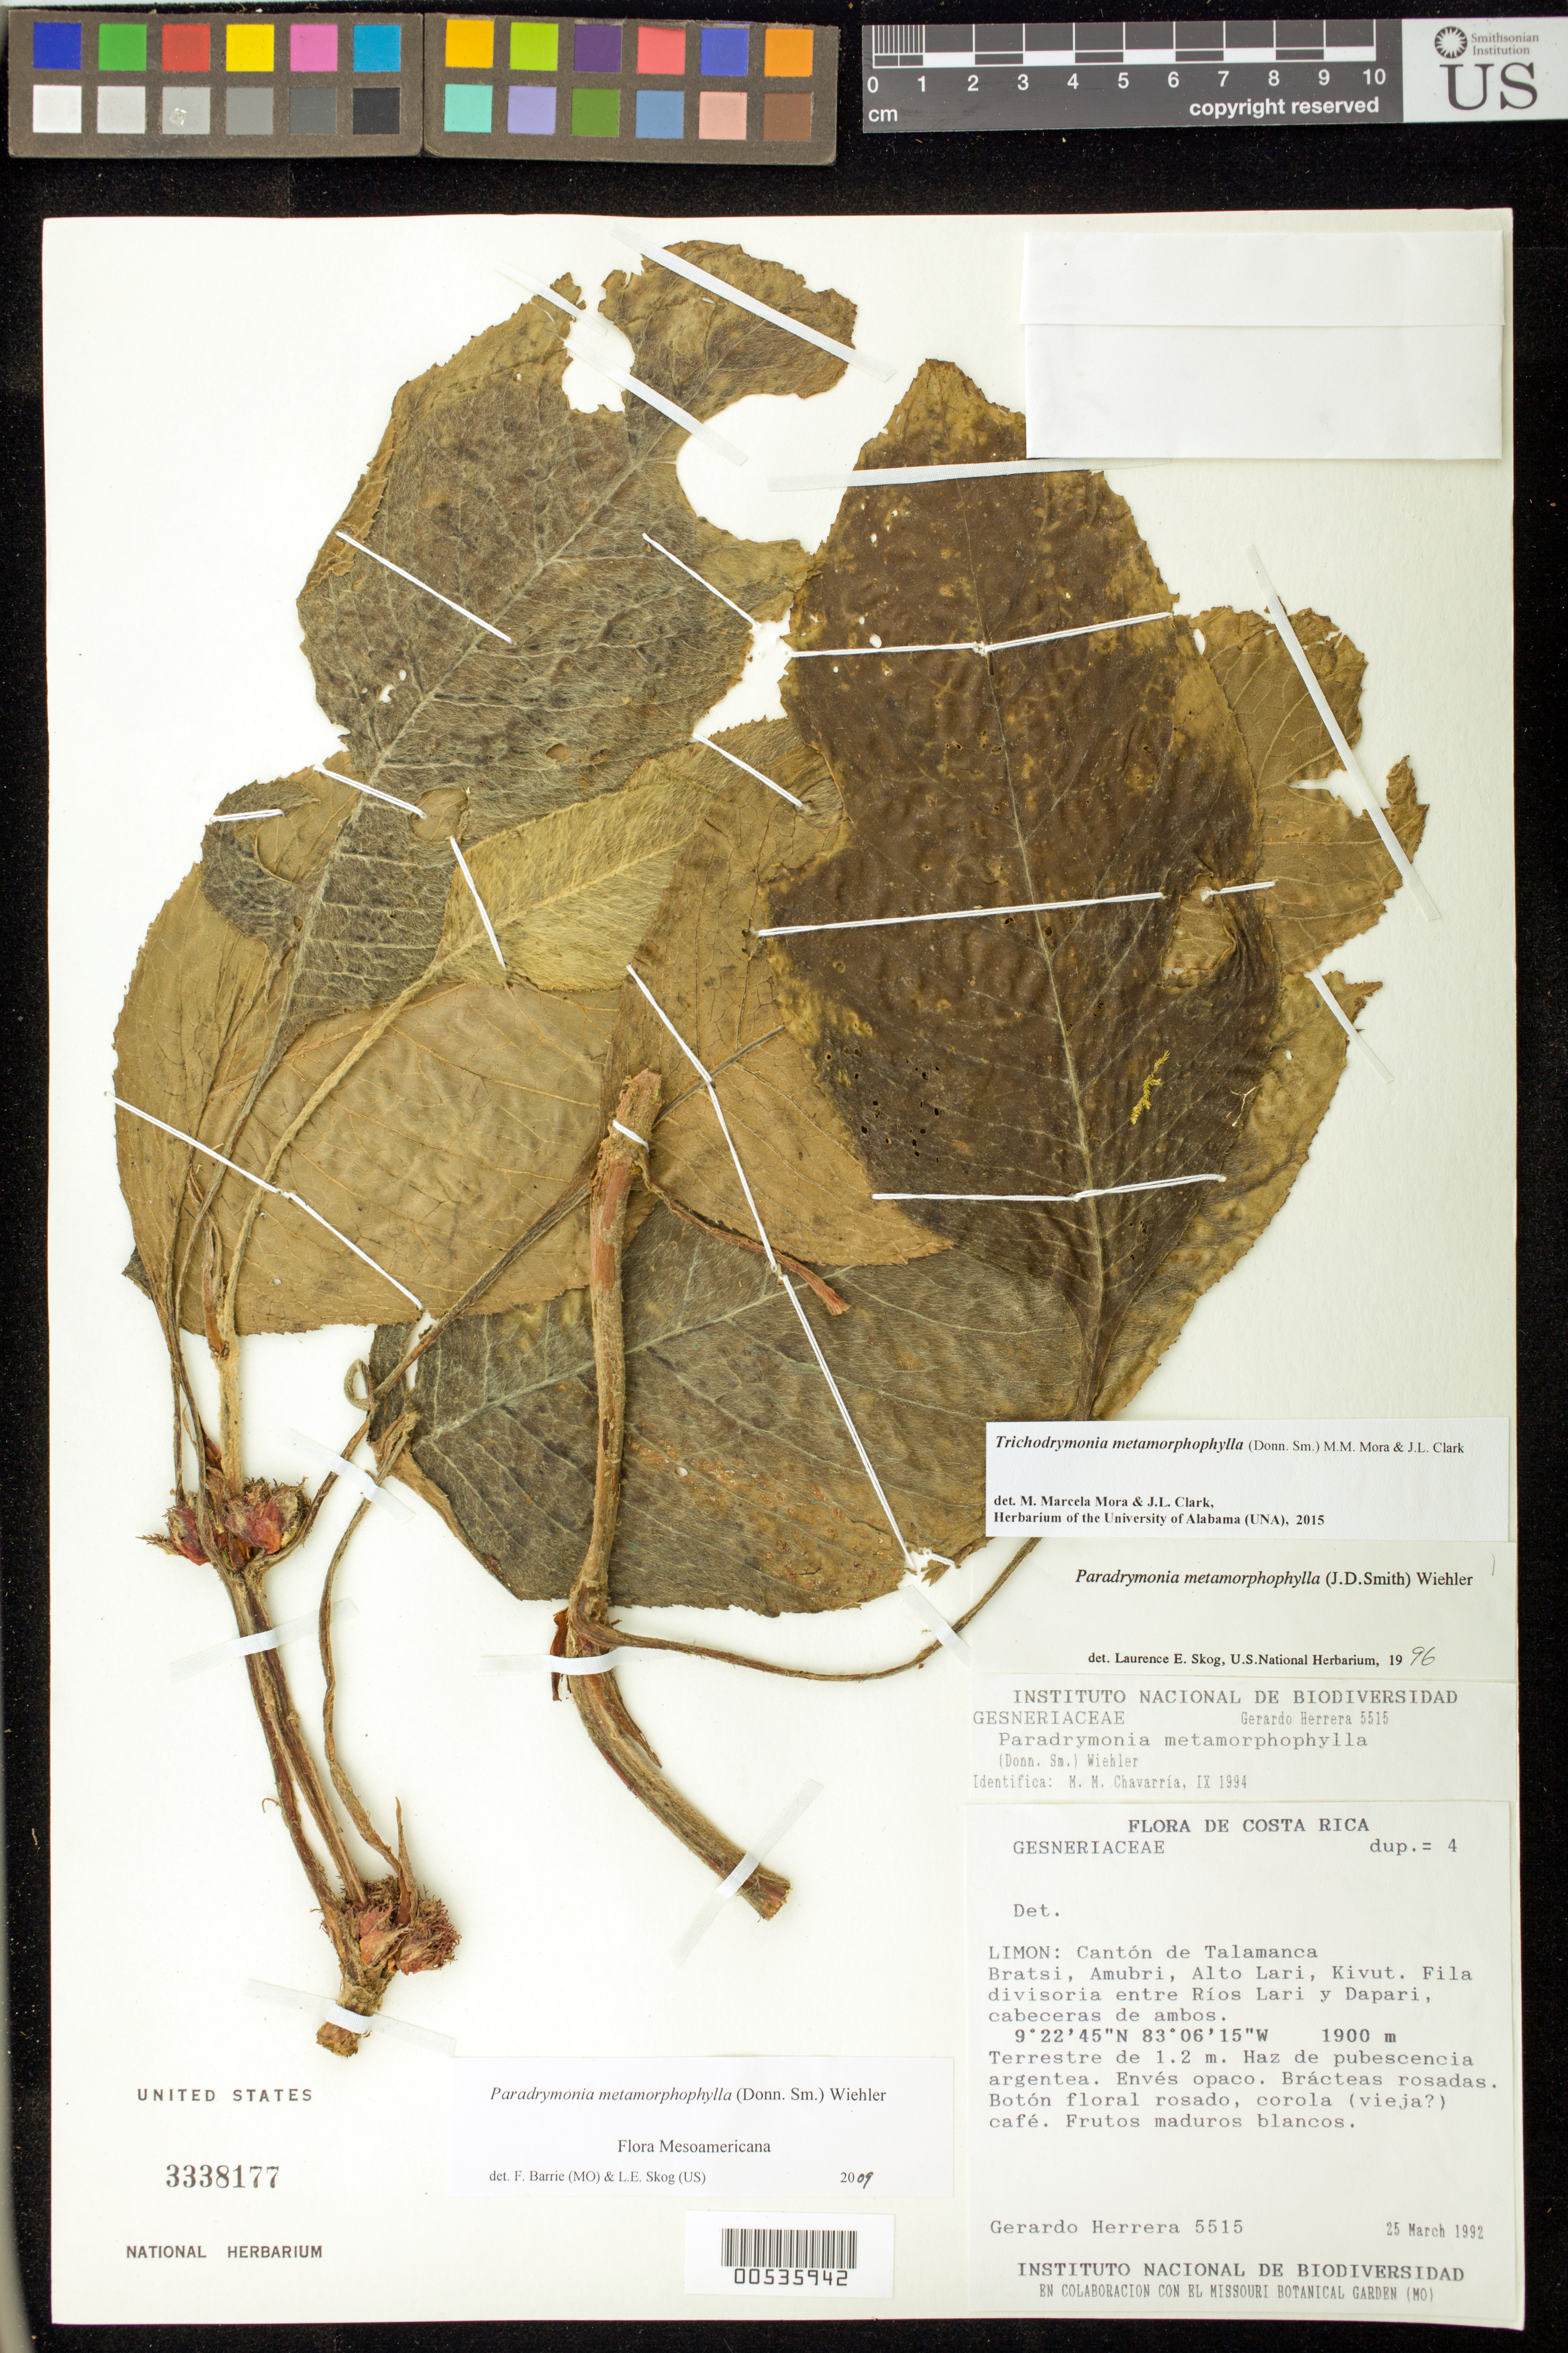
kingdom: Plantae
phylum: Tracheophyta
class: Magnoliopsida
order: Lamiales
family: Gesneriaceae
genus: Trichodrymonia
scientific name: Trichodrymonia metamorphophylla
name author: (Donn. Sm.) M.M. Mora & J.L. Clark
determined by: Mora, M. M.; Clark, J. L.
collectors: G. Herrera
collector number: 5515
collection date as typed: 25 Mar 1992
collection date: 1992-03-25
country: Costa Rica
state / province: Limón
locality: Cantón de Talamanca, Bratsi, Amubri, Alto Lari, Kivut; fila divisoria entre Ríos Lari y Dapari, cabeceras de ambos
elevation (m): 1900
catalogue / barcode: US 3338177